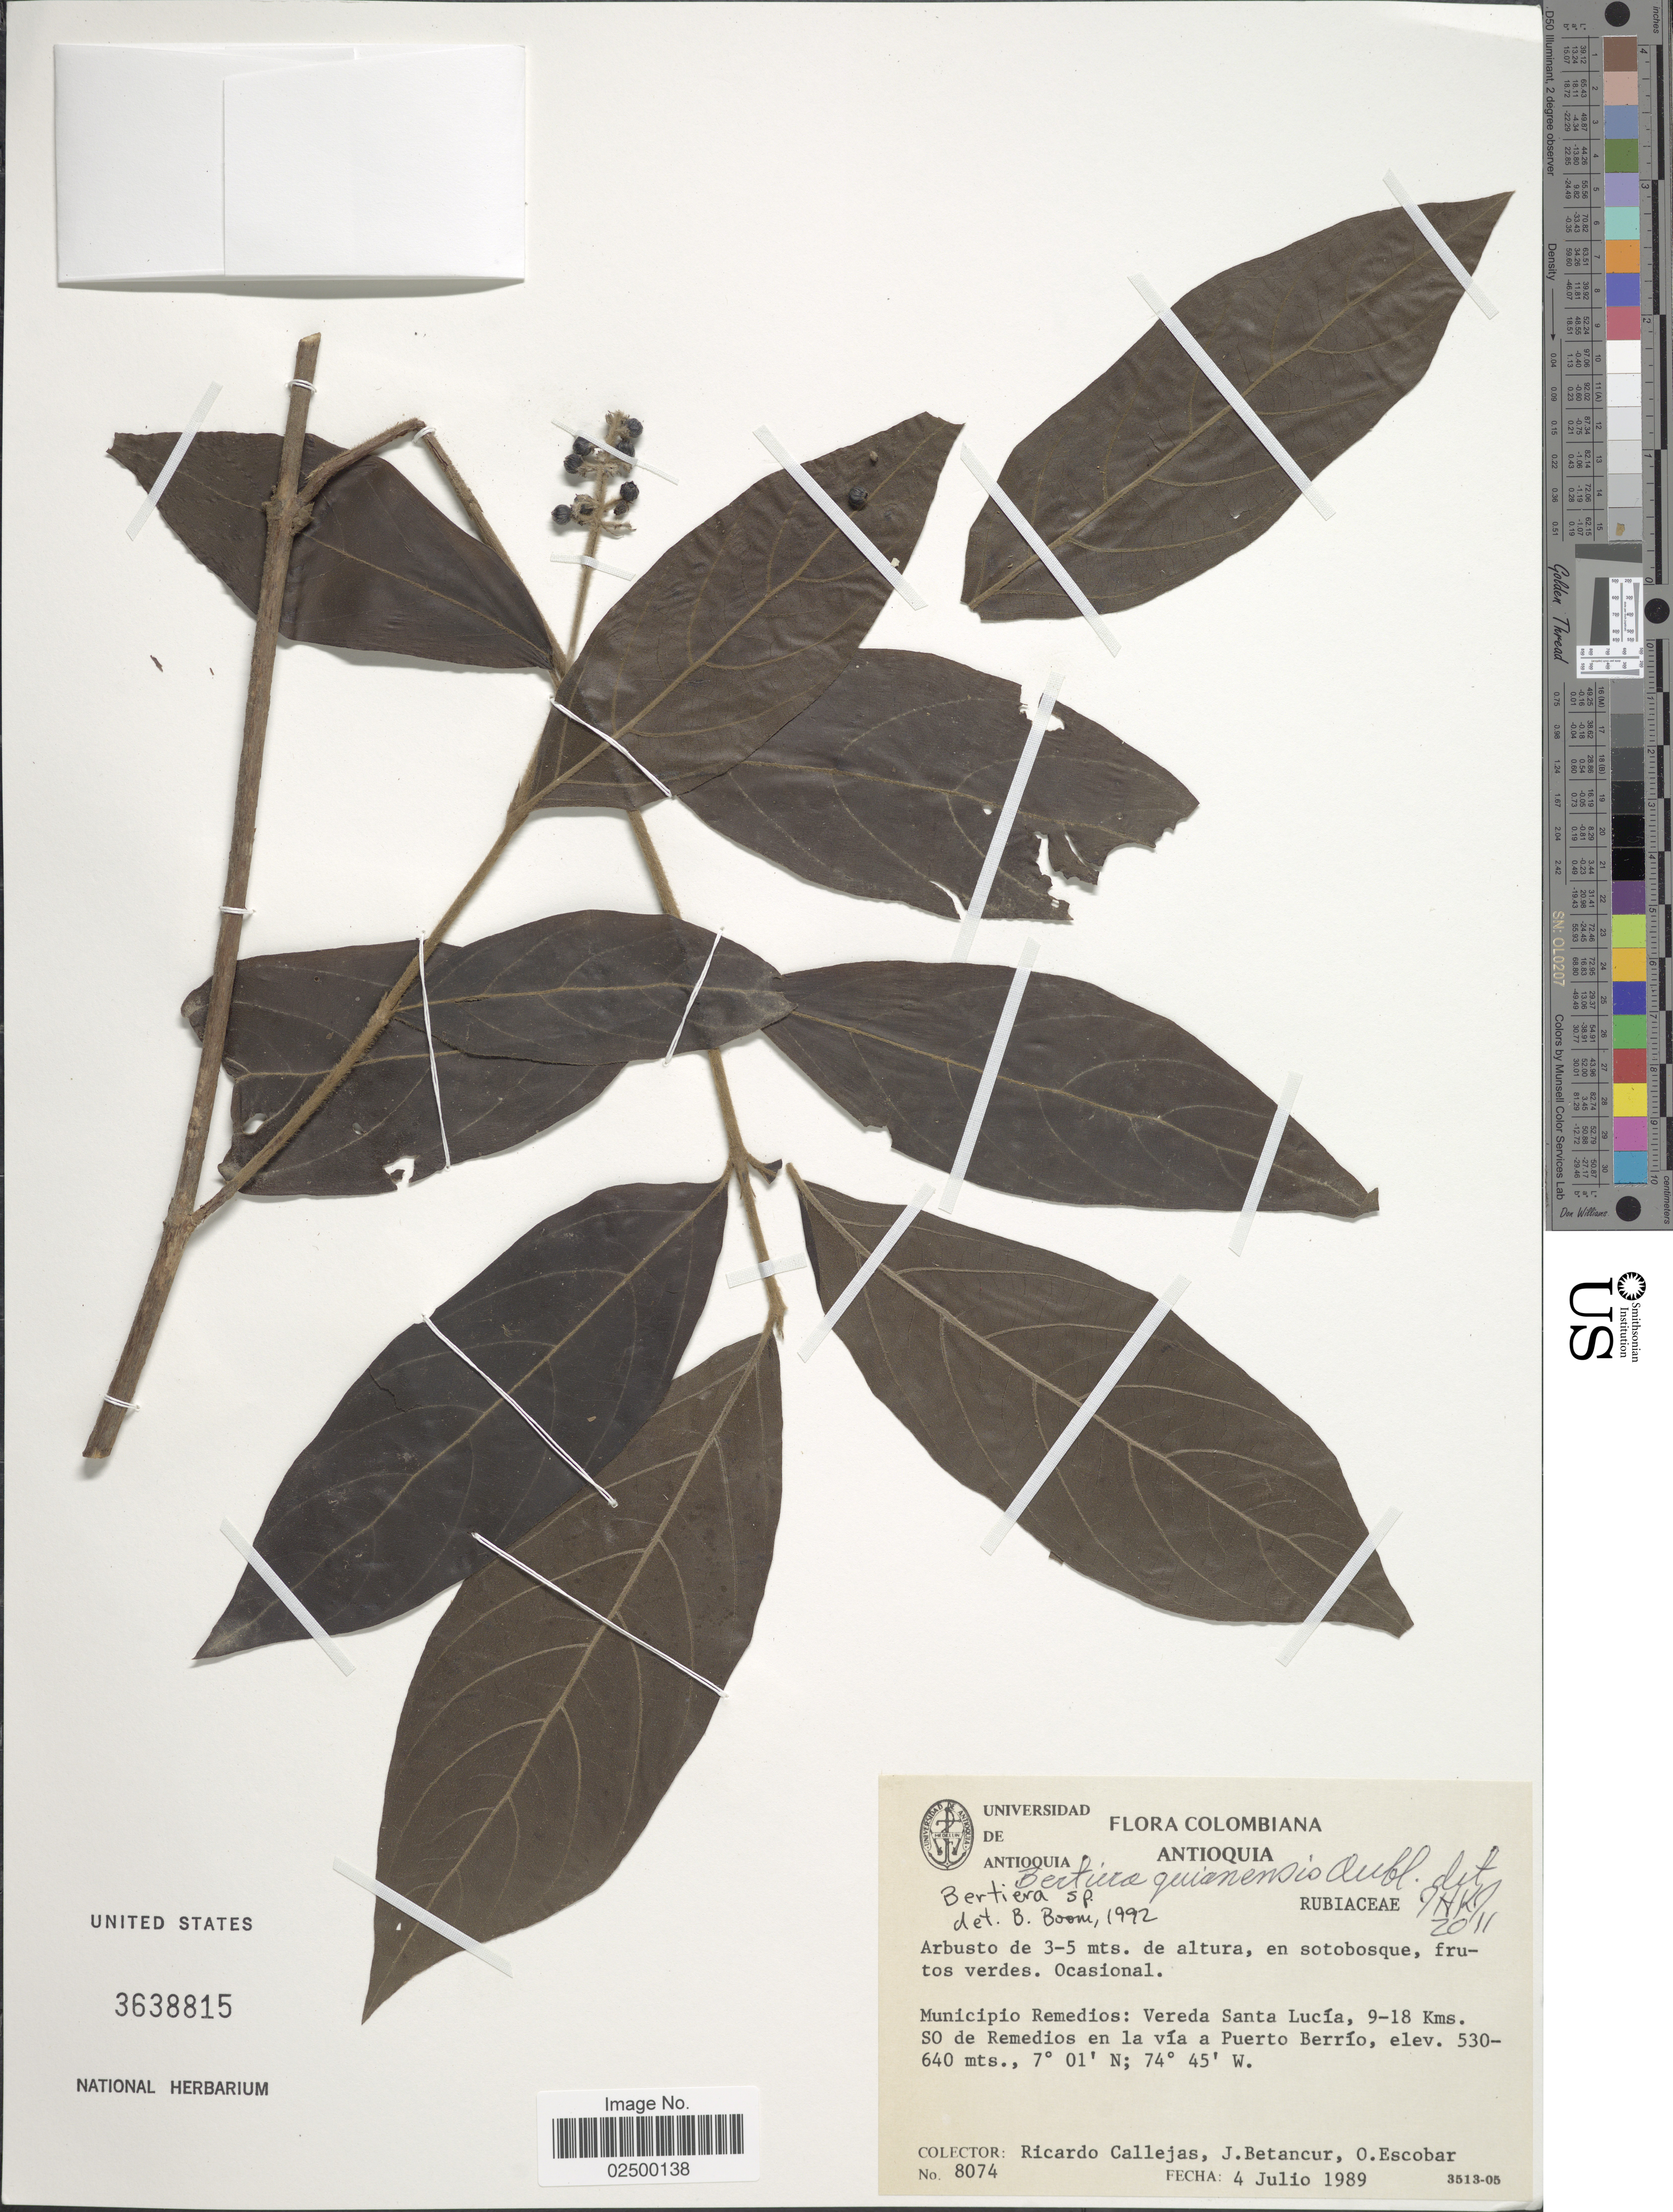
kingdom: Plantae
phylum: Tracheophyta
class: Magnoliopsida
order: Gentianales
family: Rubiaceae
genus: Bertiera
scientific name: Bertiera guianensis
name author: Aubl.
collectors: R. Callejas, J. Betancur & O. Escobar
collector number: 8074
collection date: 1989-06-04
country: Colombia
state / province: Antioquia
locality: Municipio Remedios: Vereda Santa Lucia, 9-18 kms. SO de Remedios en la via a Puerto Berrio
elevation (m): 530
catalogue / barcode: US 3638815